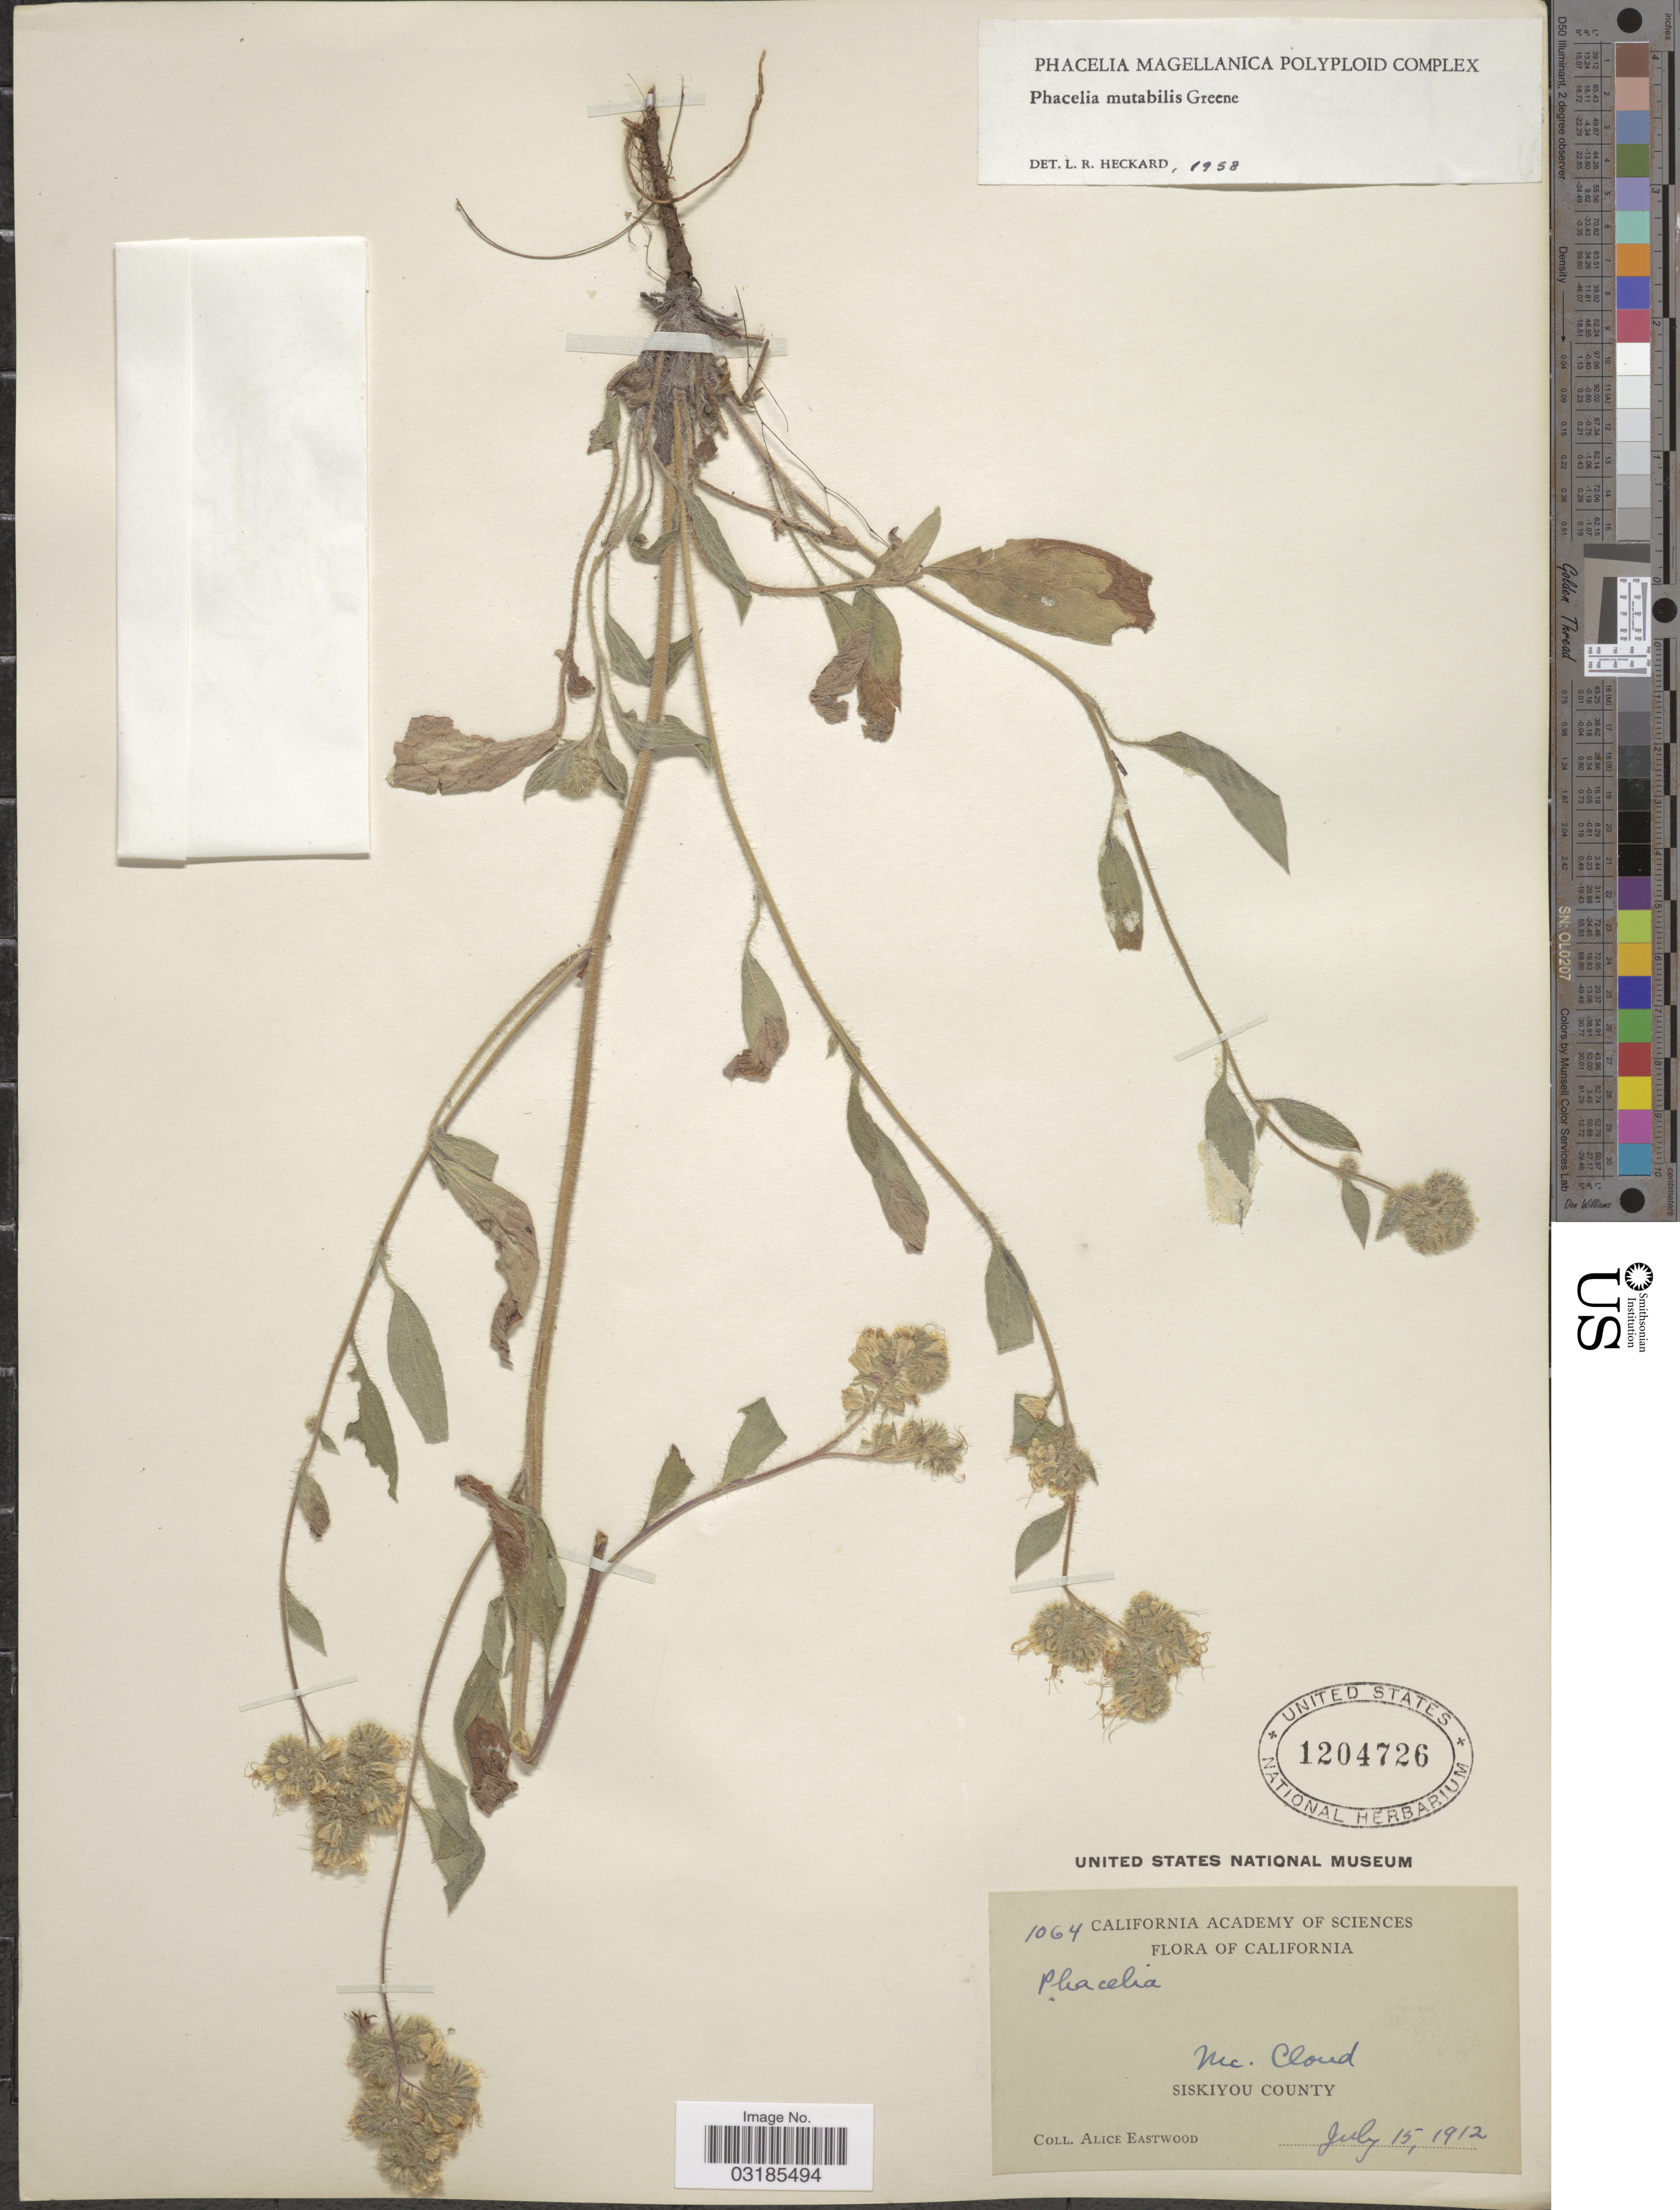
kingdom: Plantae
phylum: Tracheophyta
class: Magnoliopsida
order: Boraginales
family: Hydrophyllaceae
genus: Phacelia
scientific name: Phacelia mutabilis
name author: Greene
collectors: A. Eastwood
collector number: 1064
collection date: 1912-07-15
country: United States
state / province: California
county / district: Siskiyou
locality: Mc. Cloud, Siskiyou County.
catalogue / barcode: US 1204726